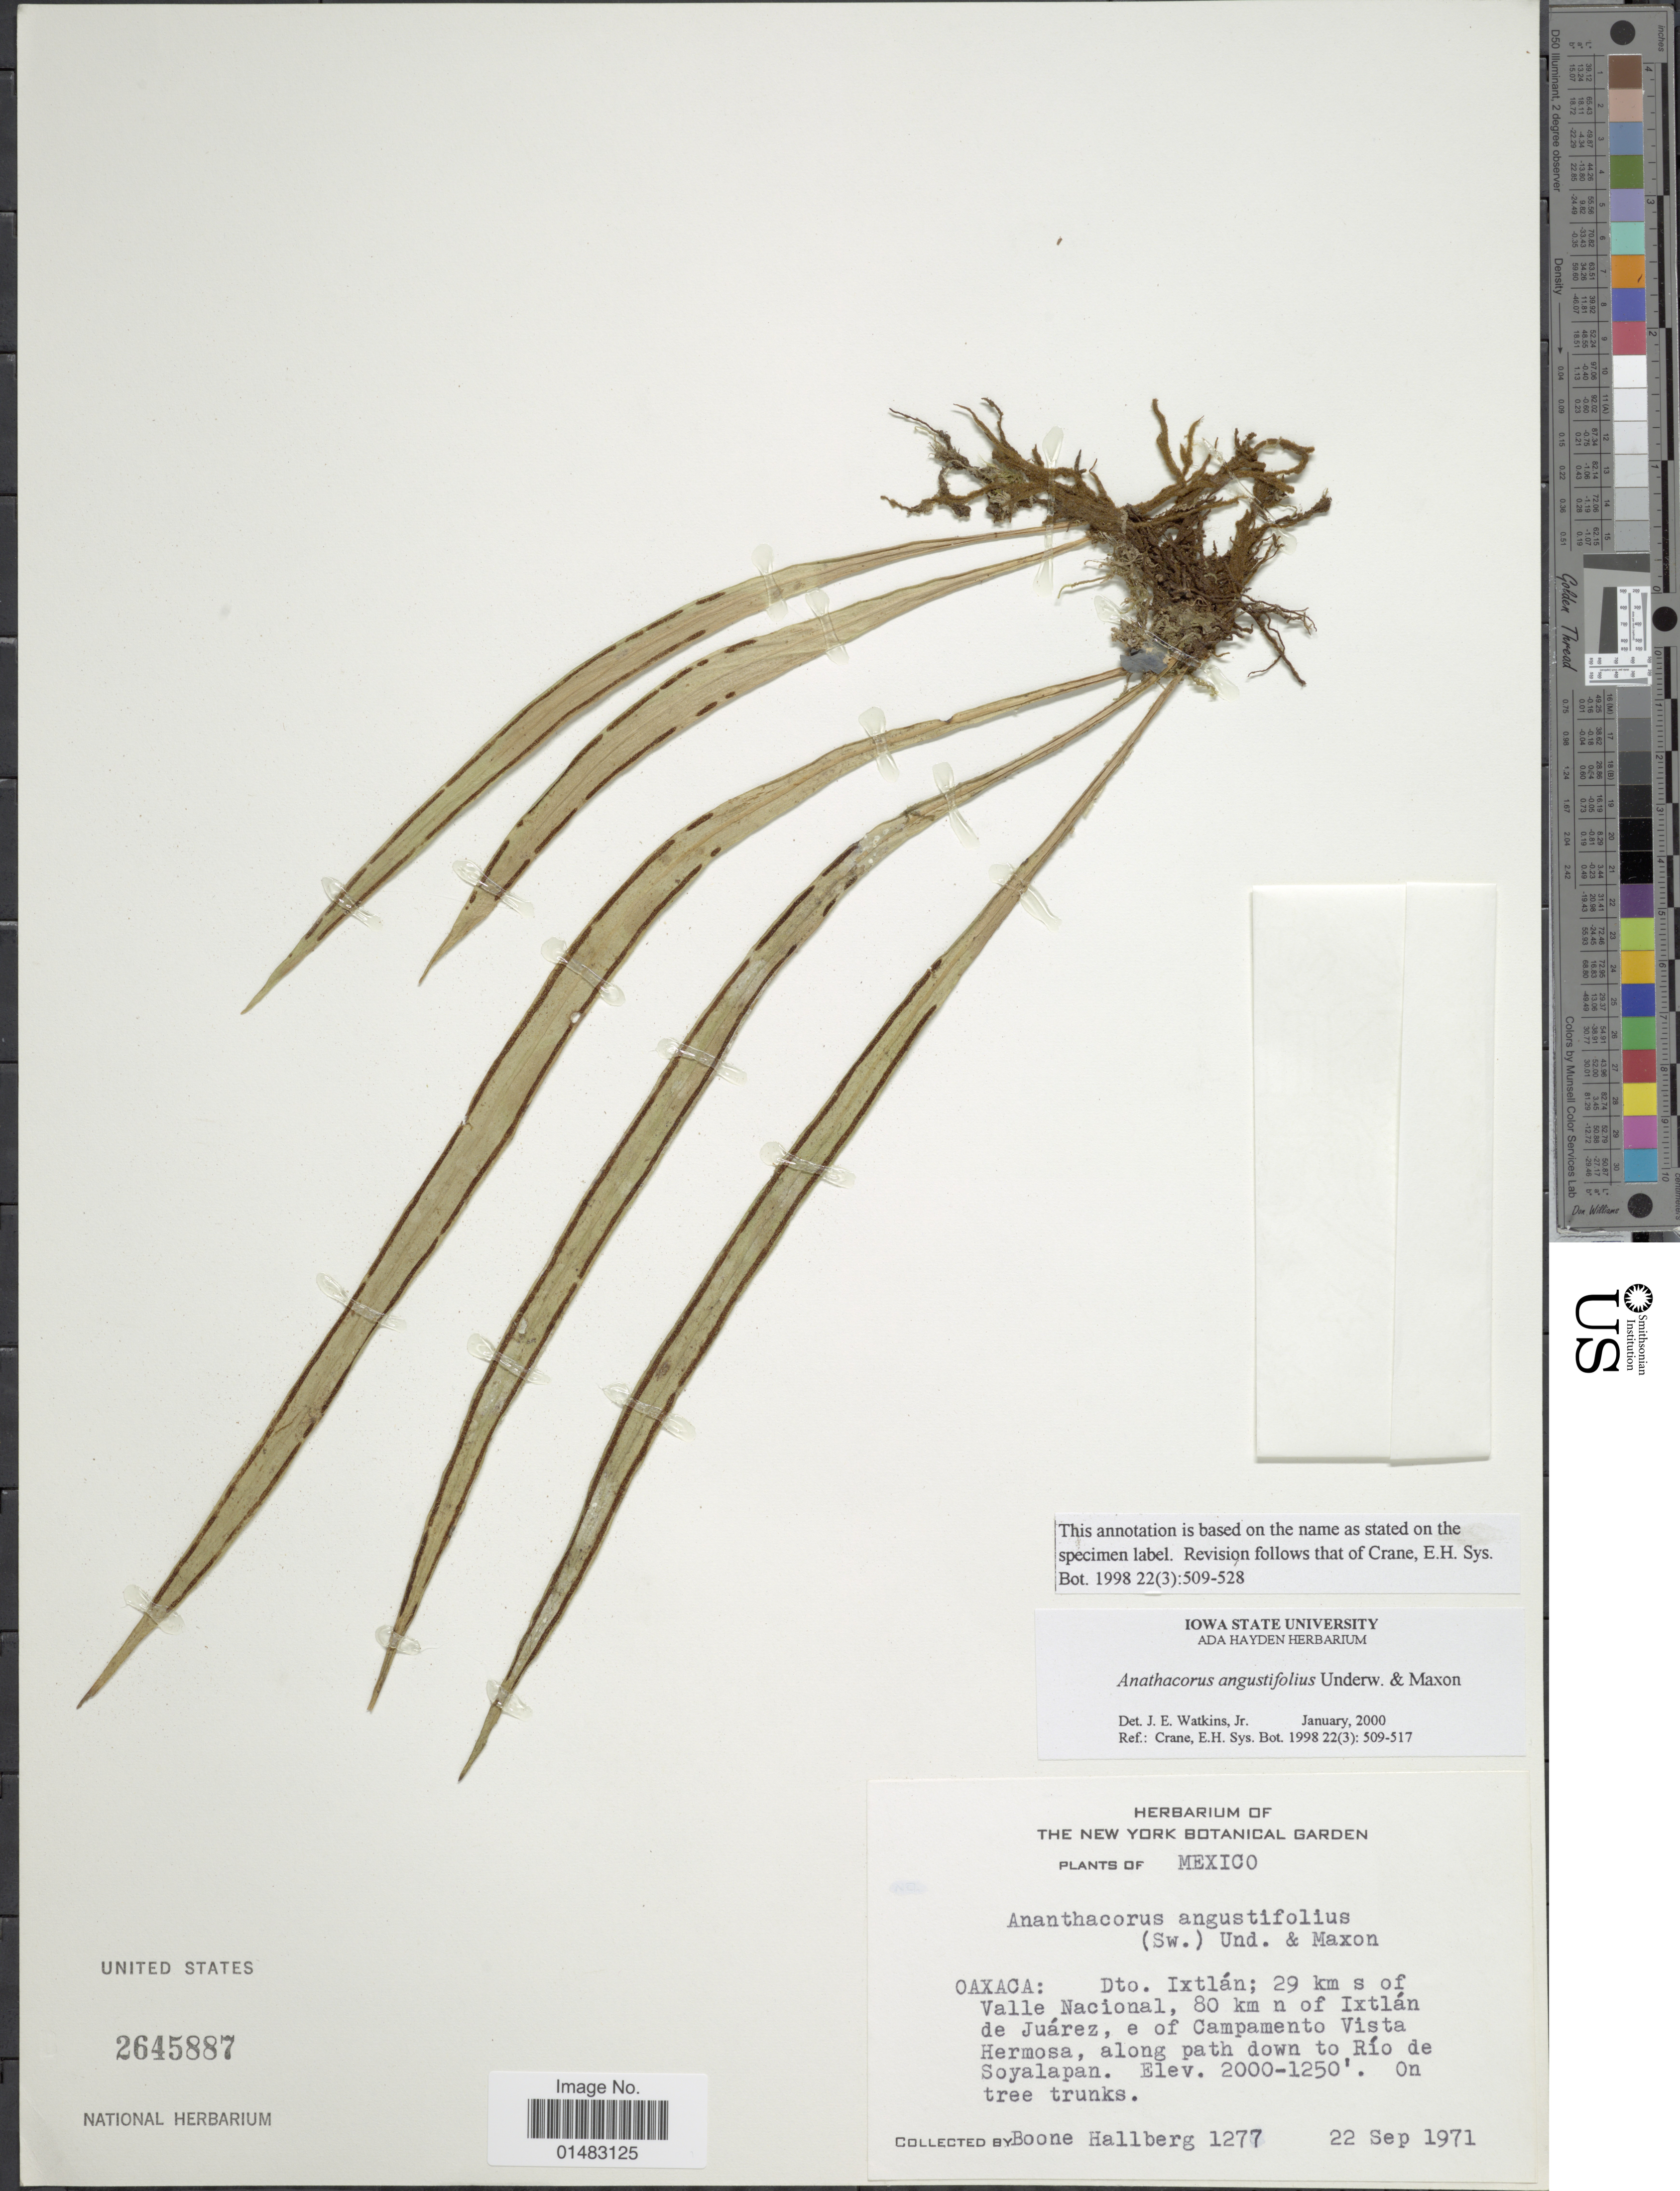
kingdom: Plantae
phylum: Tracheophyta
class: Polypodiopsida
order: Polypodiales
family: Pteridaceae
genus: Ananthacorus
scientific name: Ananthacorus angustifolius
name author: (Sw.) Underw. & Maxon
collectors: B. Hallberg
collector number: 1277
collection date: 1971-09-22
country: Mexico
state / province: Oaxaca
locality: Dto. Ixtlán: 29 km s of Valle Nacional, 80 km N of Oxtlán de Juárez, e of Campamento Vista Hermosa, along path down to Río de Soyalapan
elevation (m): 381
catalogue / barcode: US 2645887